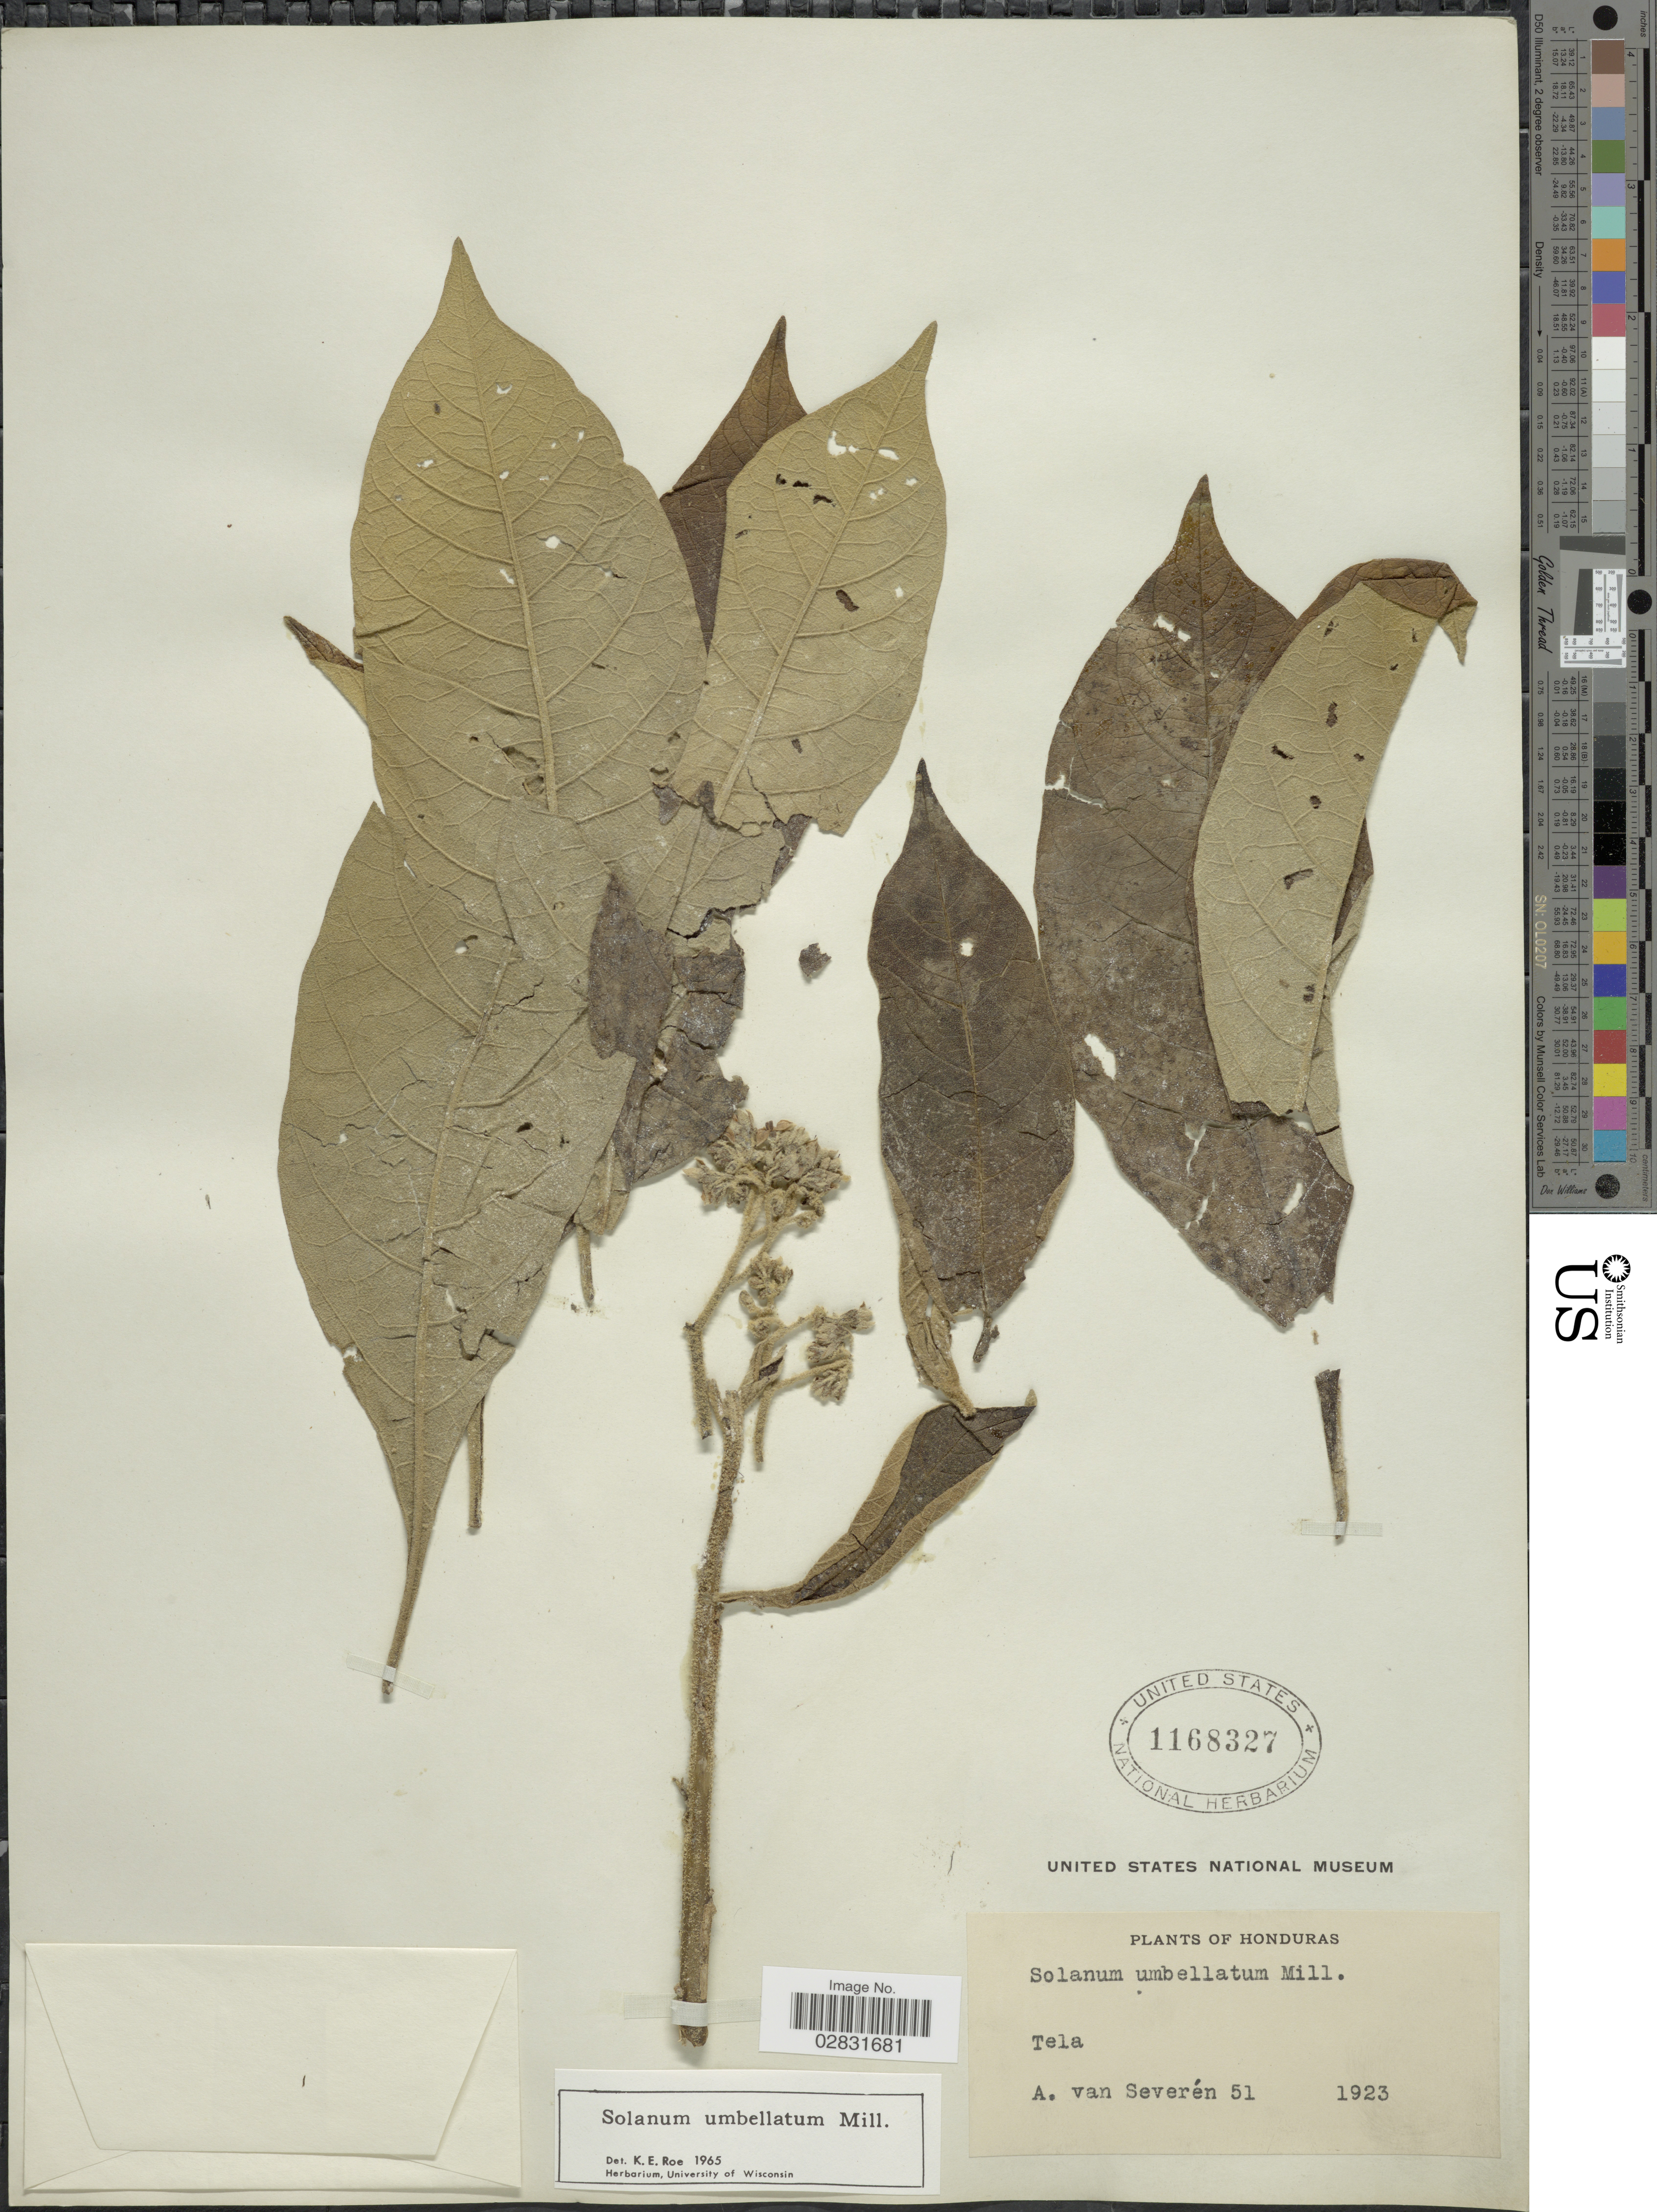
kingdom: Plantae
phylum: Tracheophyta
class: Magnoliopsida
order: Solanales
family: Solanaceae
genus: Solanum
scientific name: Solanum umbellatum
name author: Mill.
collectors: A. Van Severen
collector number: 51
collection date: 1923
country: Honduras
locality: Tela.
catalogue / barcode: US 1168327